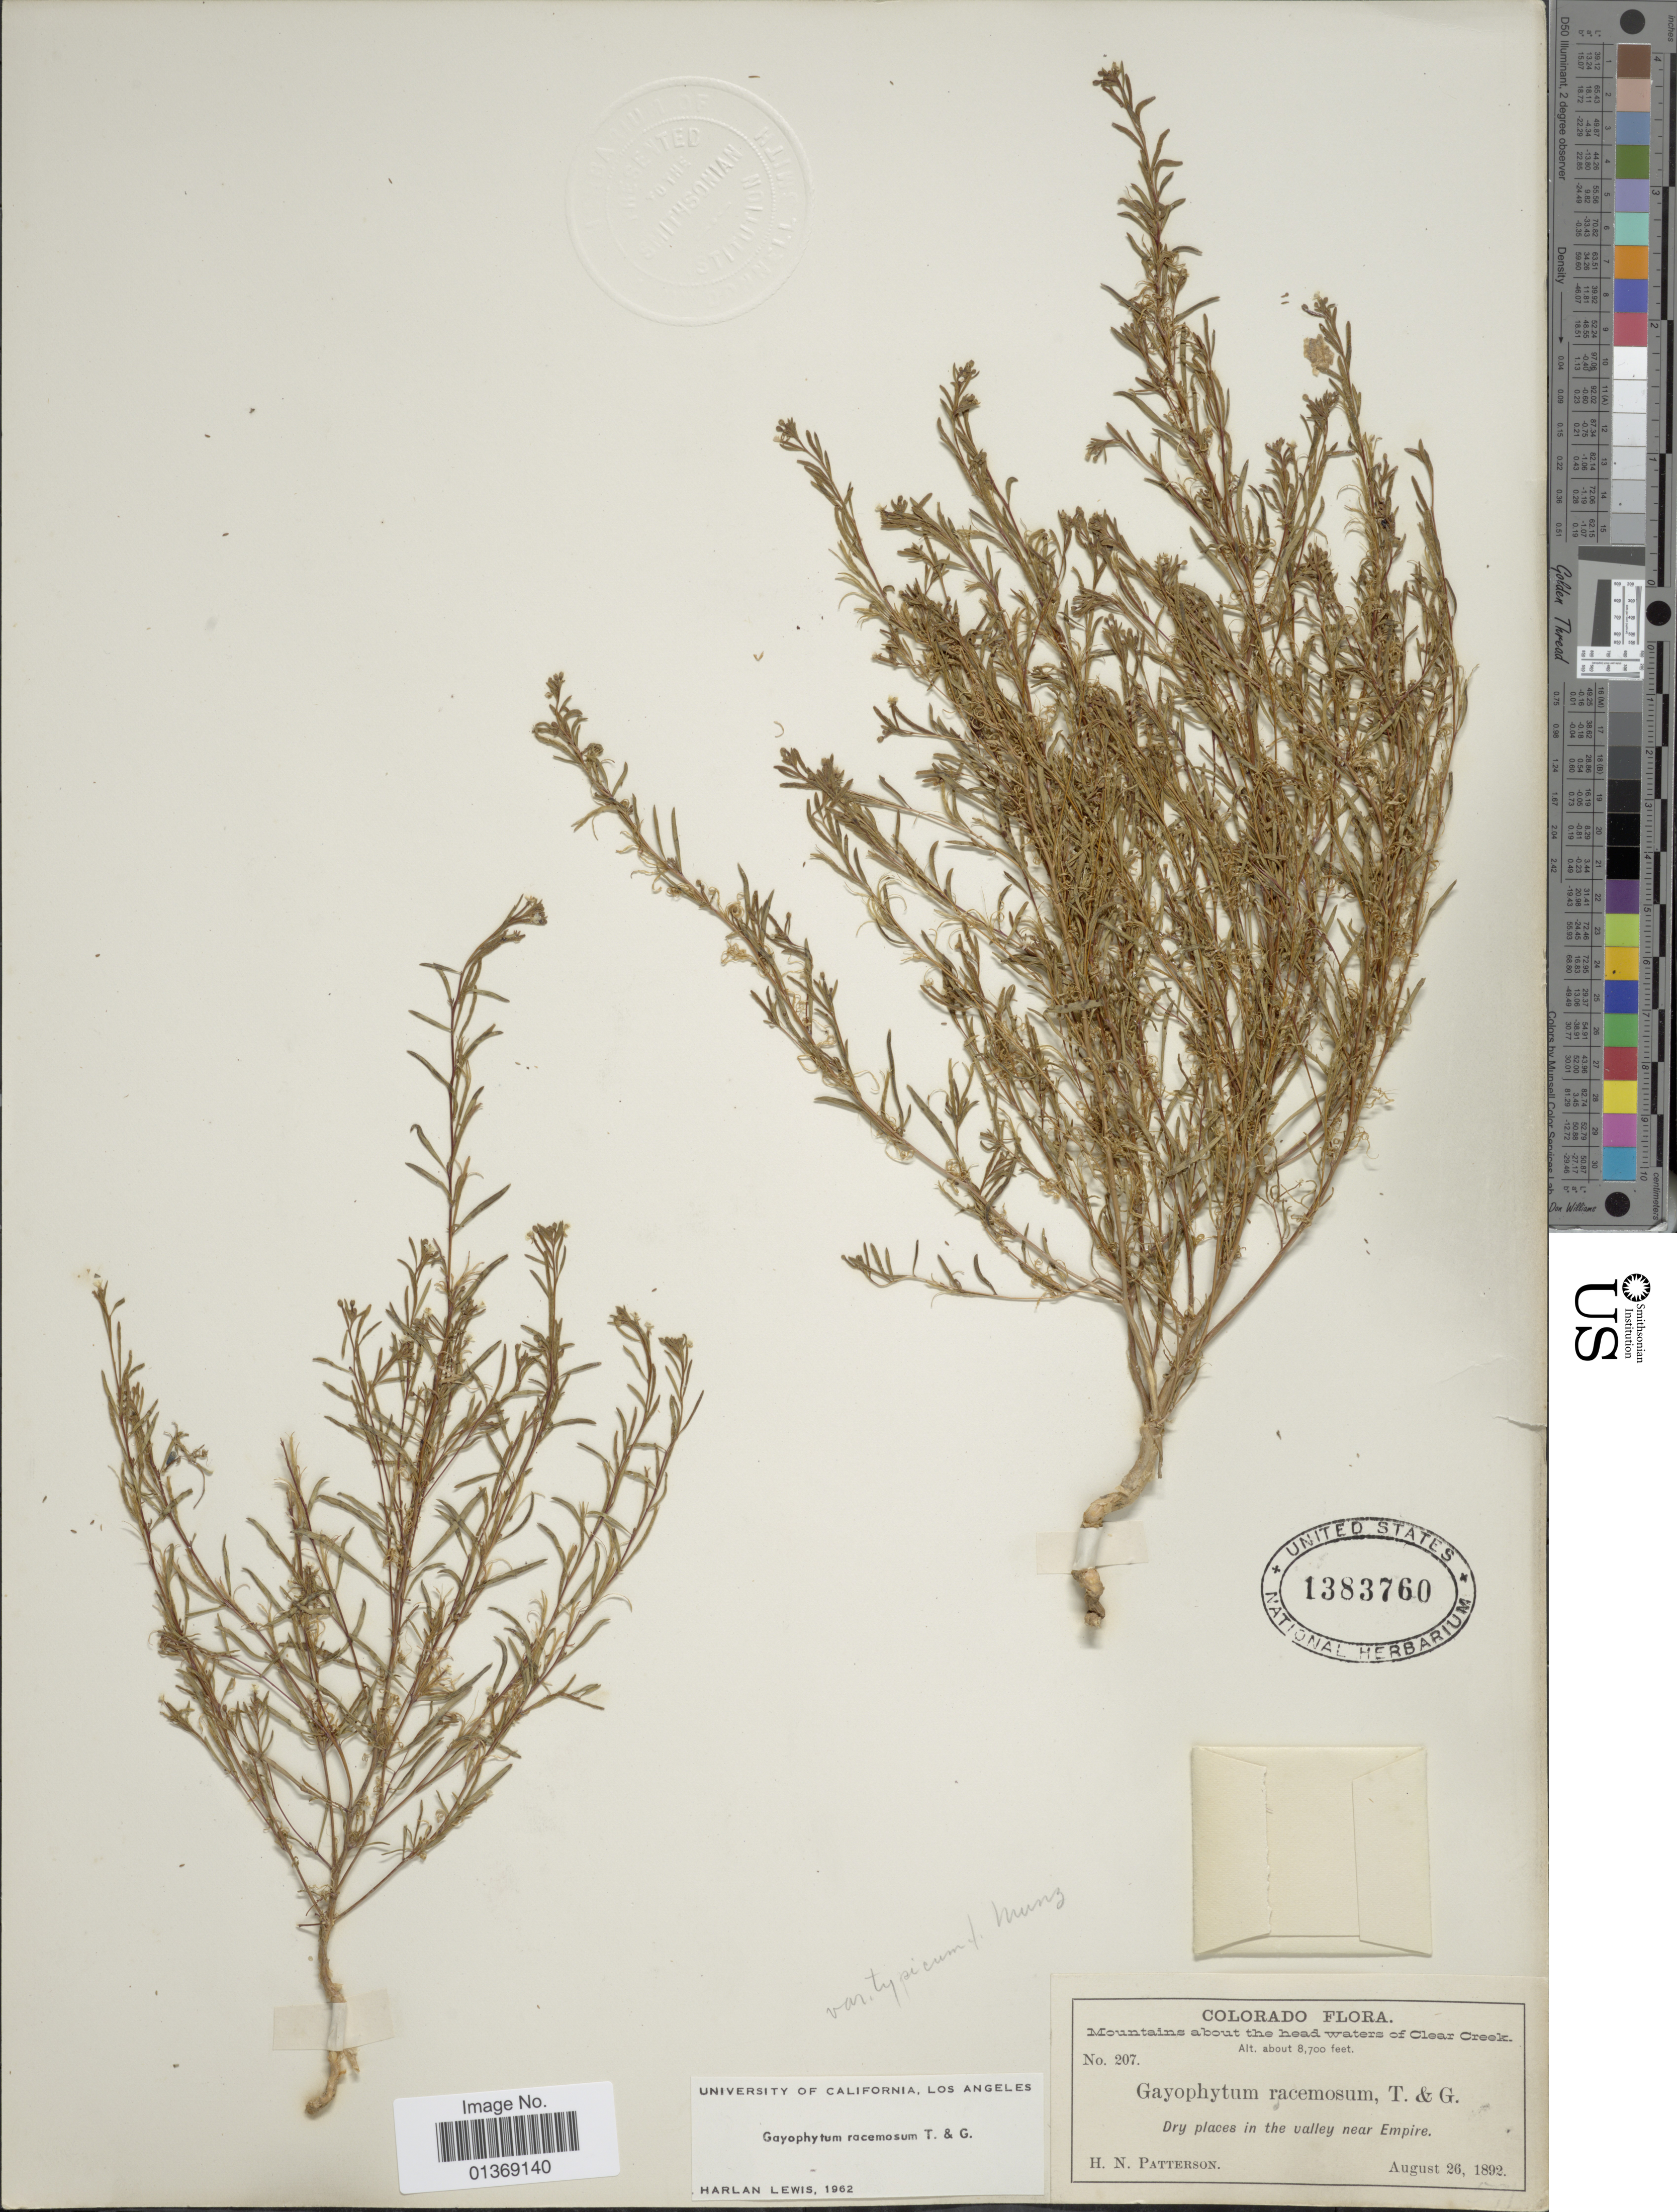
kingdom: Plantae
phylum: Tracheophyta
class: Magnoliopsida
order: Myrtales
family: Onagraceae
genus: Gayophytum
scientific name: Gayophytum racemosum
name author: Torr. & A. Gray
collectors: H. N. Patterson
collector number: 207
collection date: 1892-08-26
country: United States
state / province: Colorado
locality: Dry places in the valley near Empire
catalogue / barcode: US 1383760